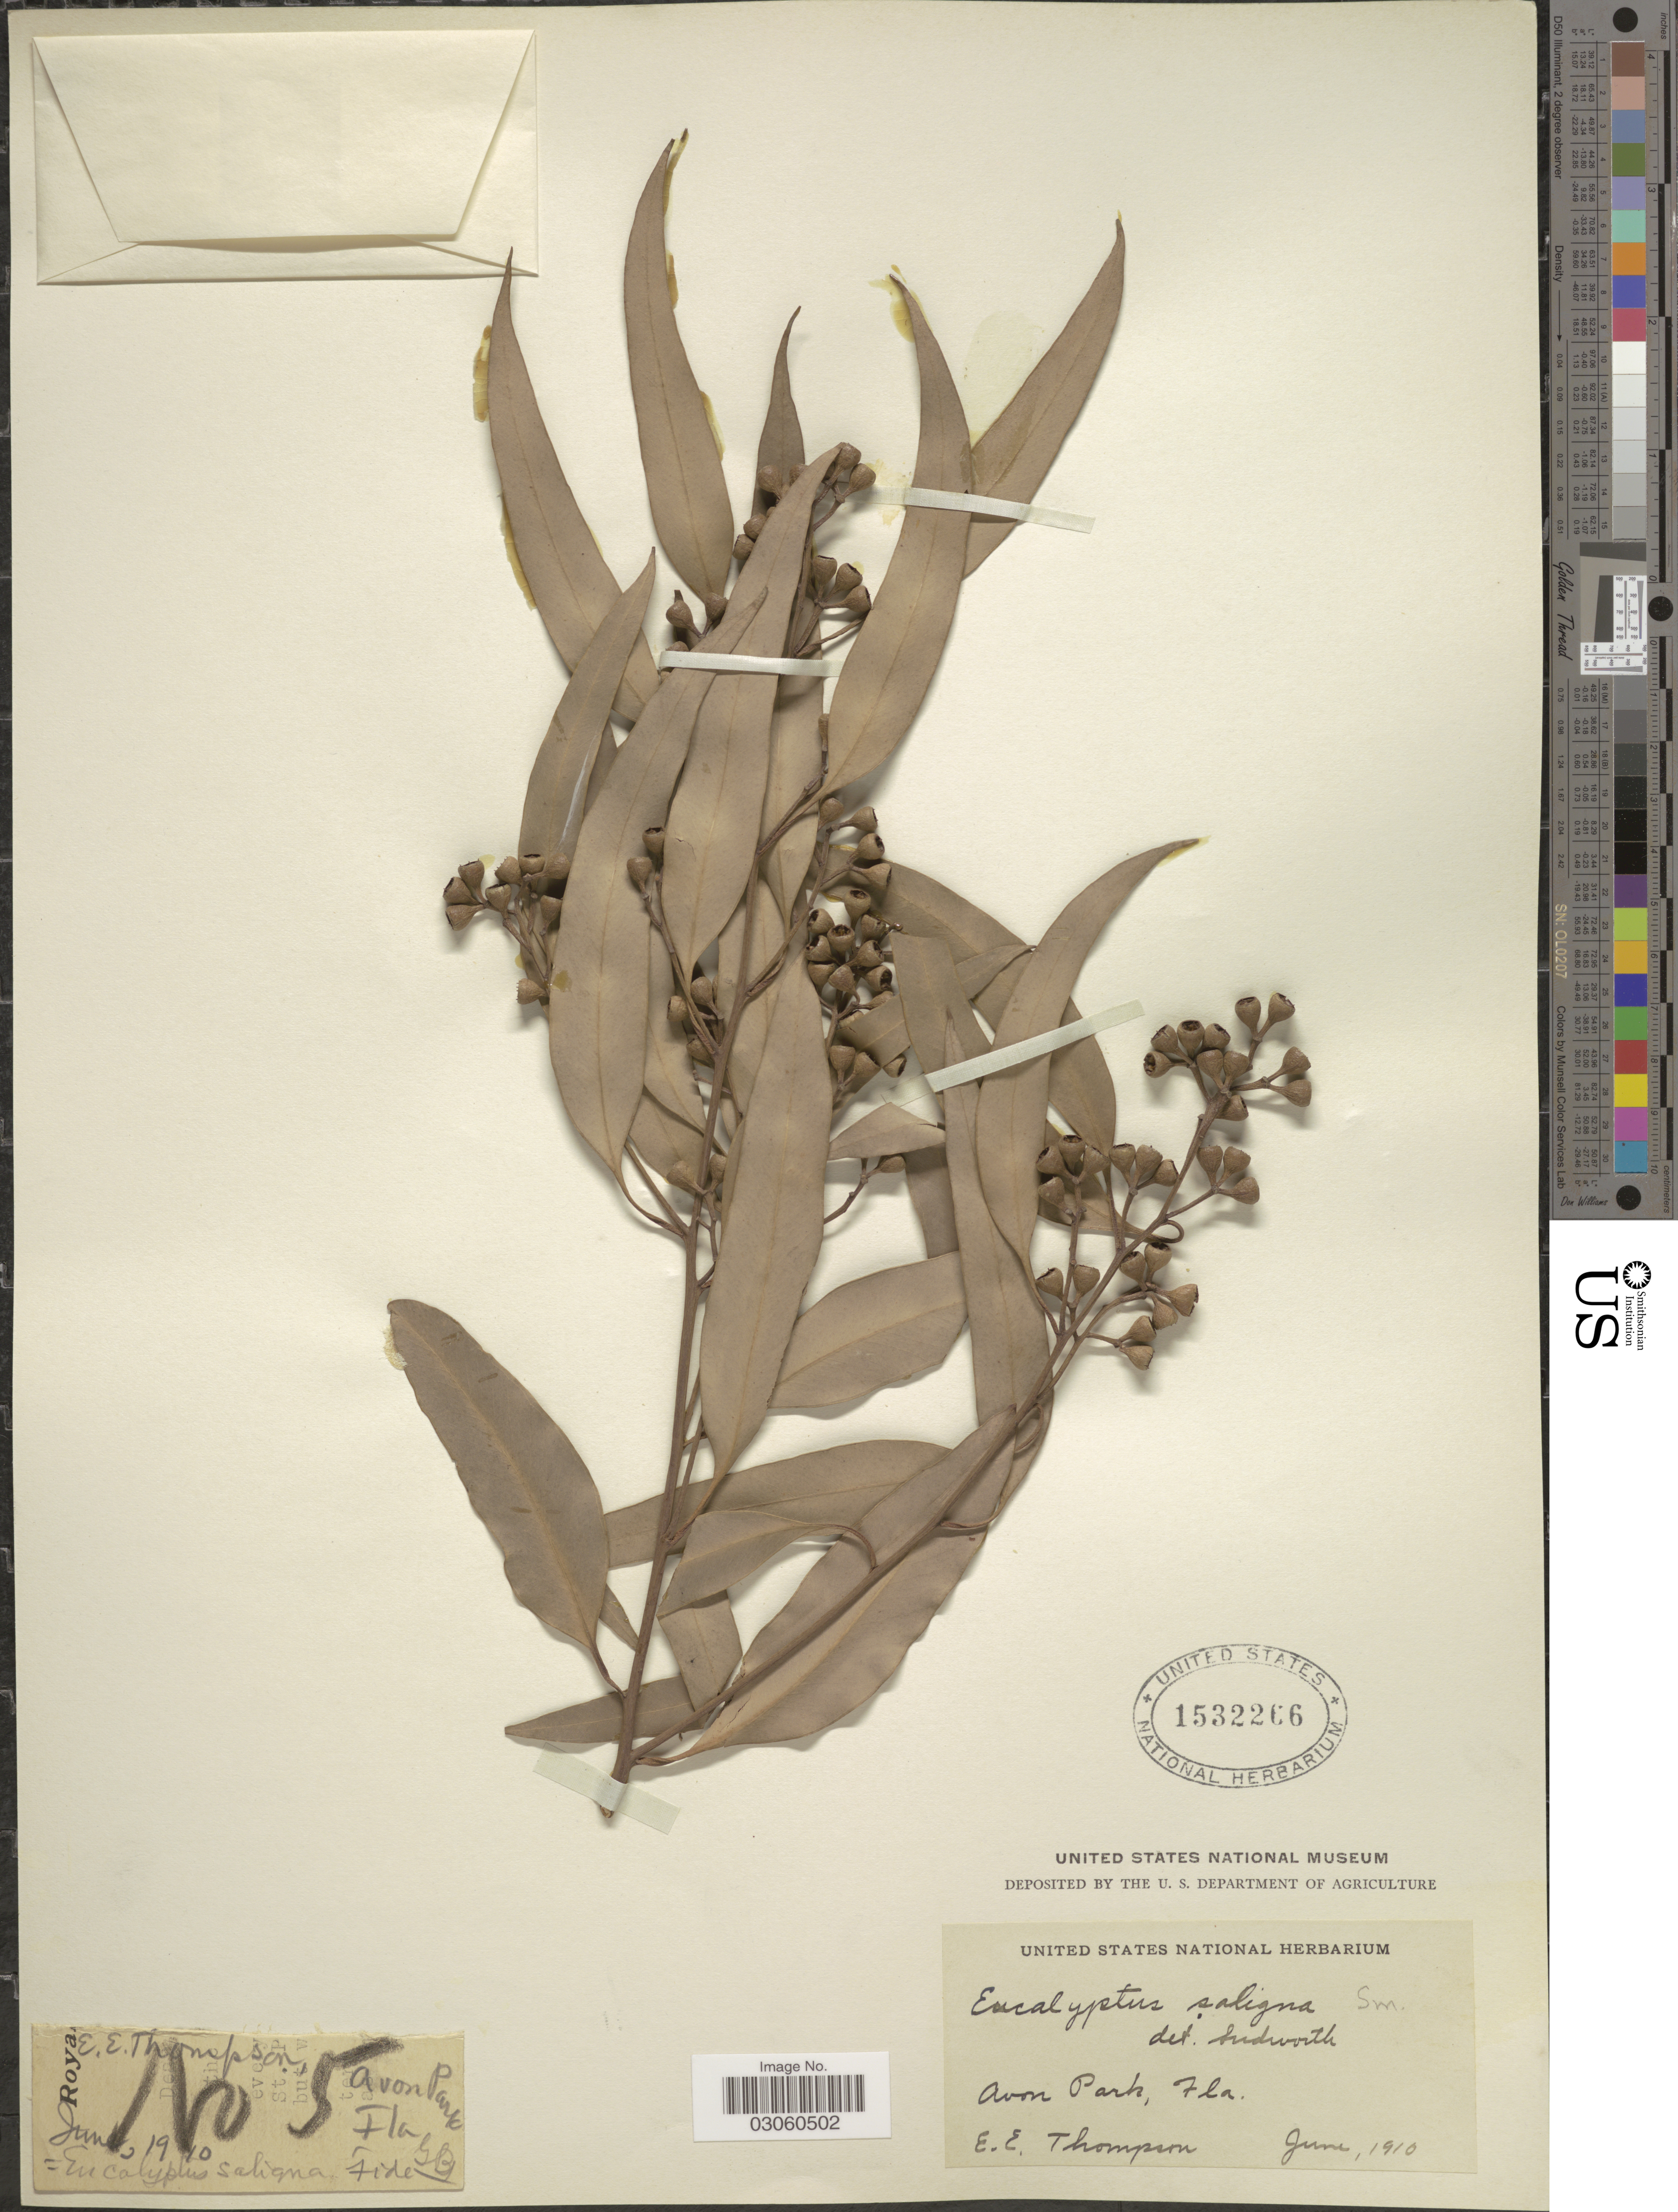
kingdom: Plantae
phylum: Tracheophyta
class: Magnoliopsida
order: Myrtales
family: Myrtaceae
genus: Eucalyptus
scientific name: Eucalyptus saligna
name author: Sm.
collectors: E. Thompson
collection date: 1910-06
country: United States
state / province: Florida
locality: Avon Park, Fla.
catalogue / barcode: US 1532266